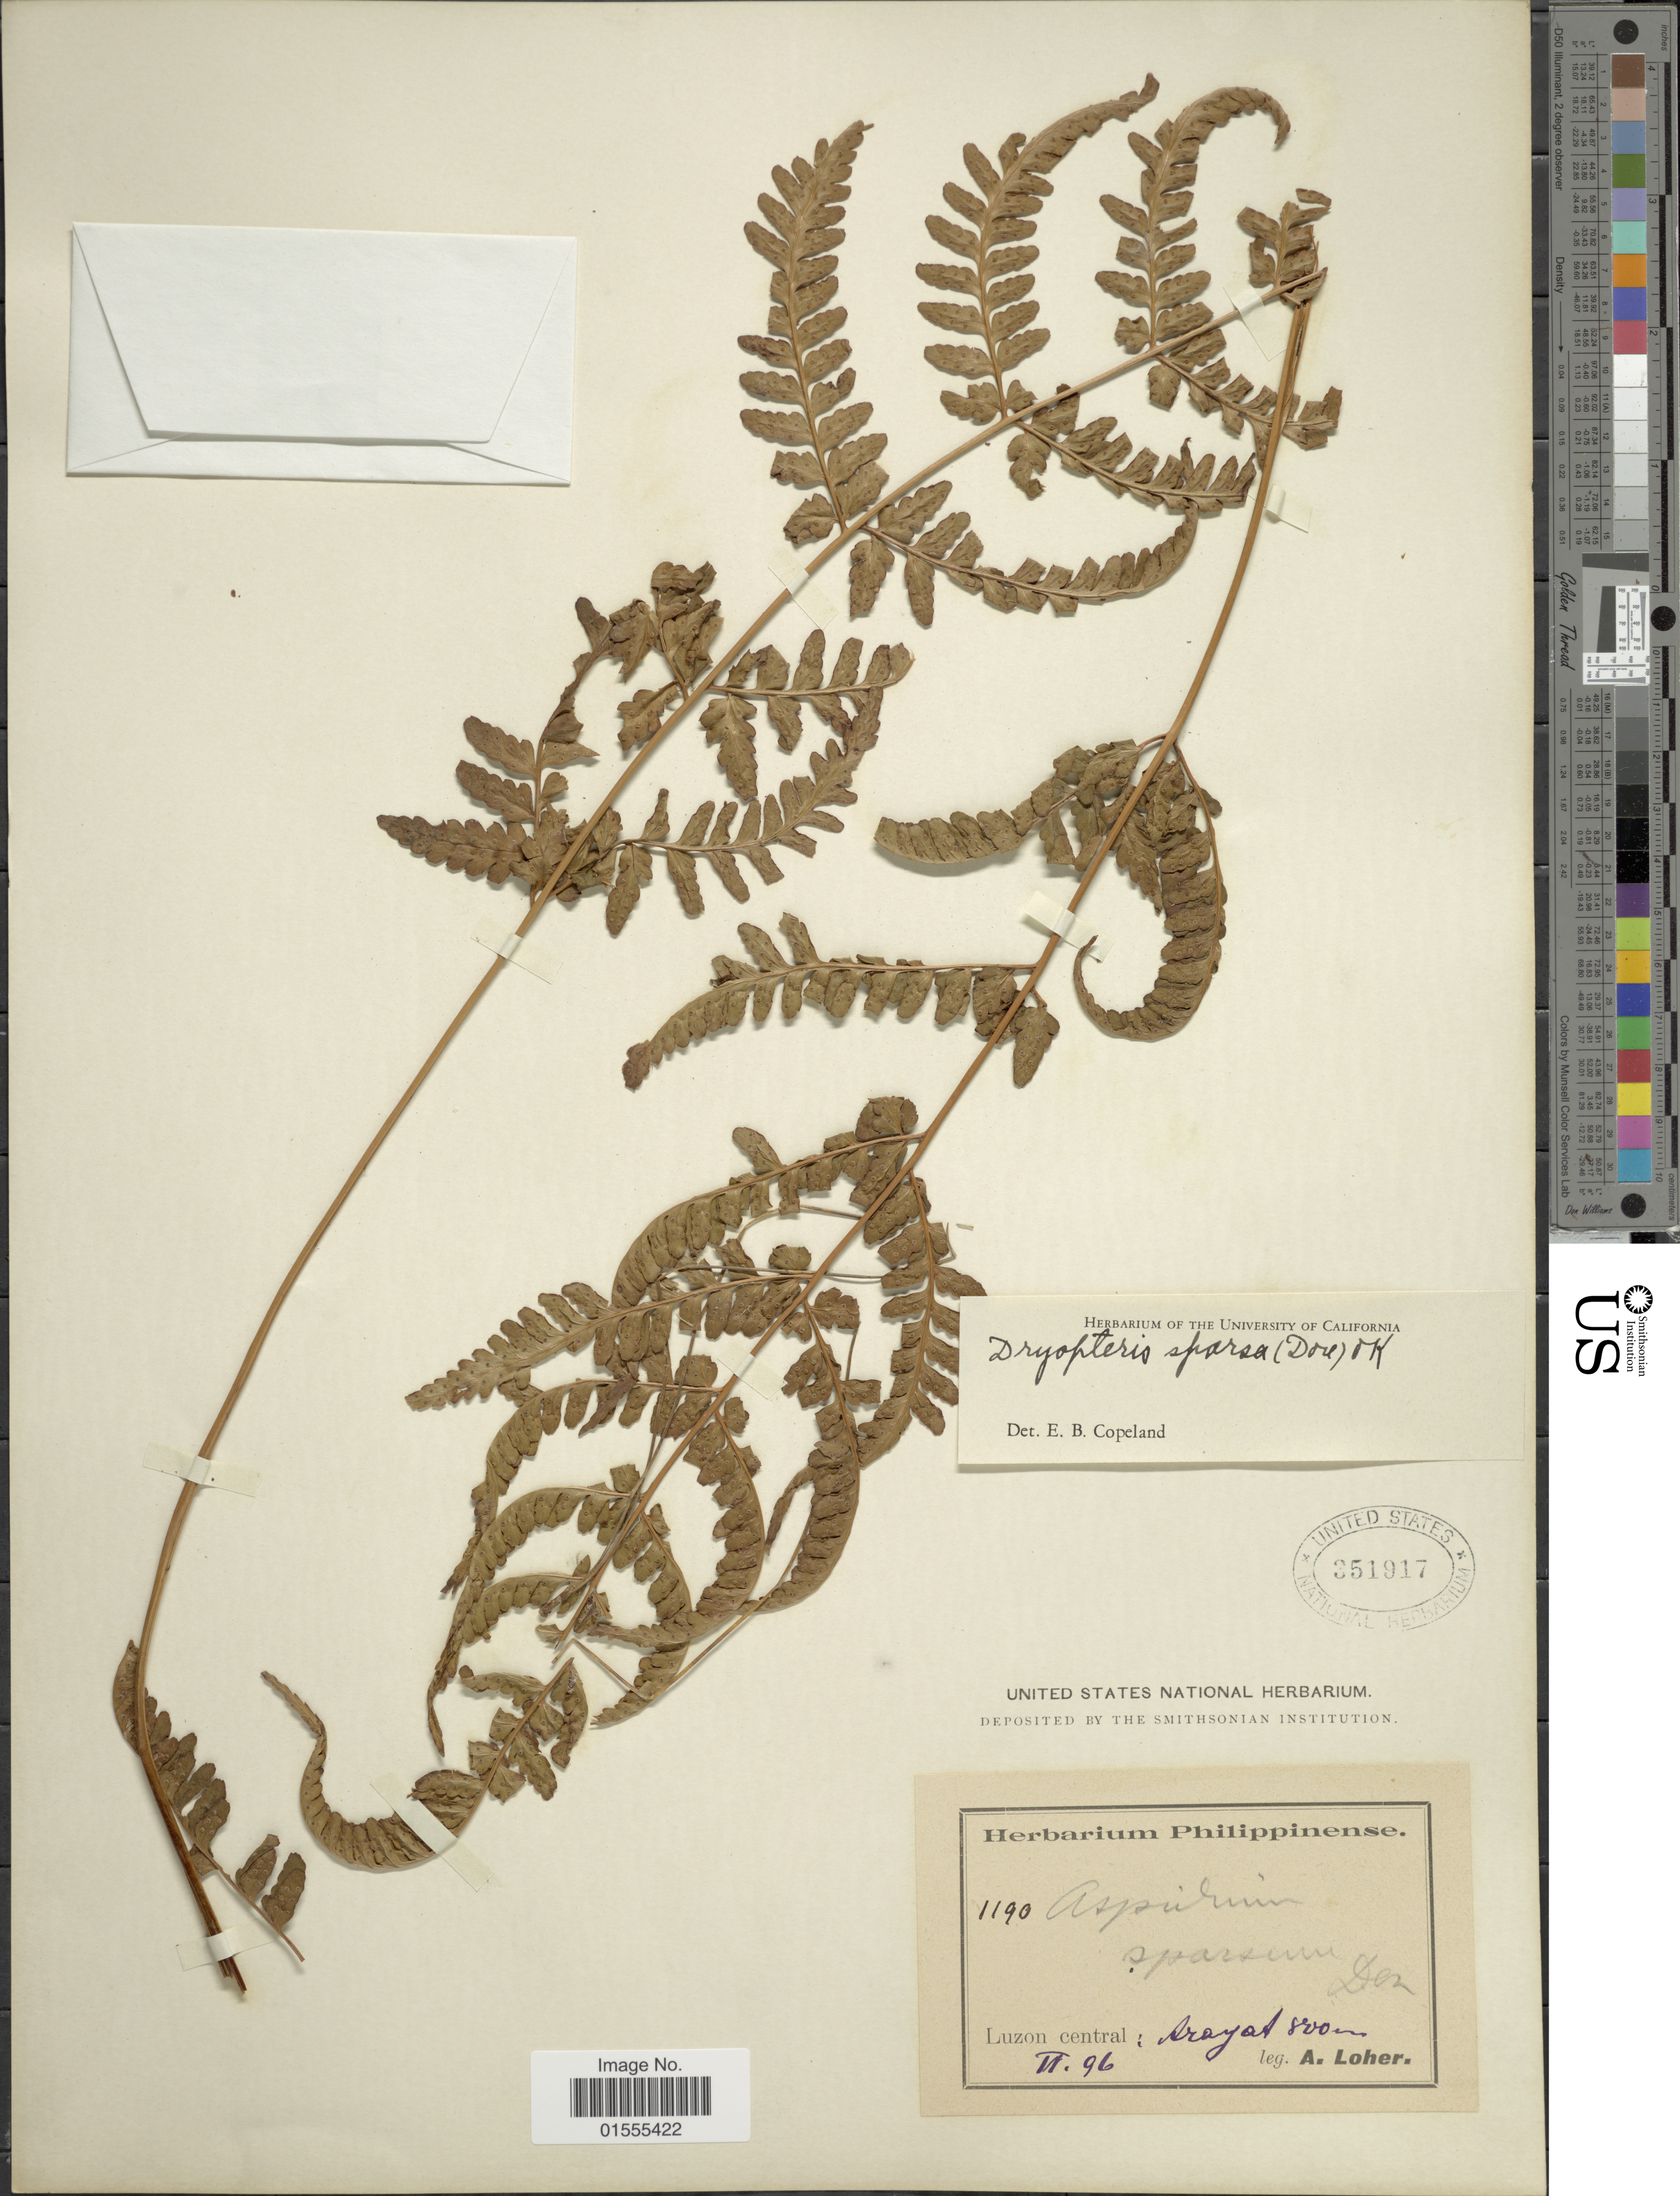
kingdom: Plantae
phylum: Tracheophyta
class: Polypodiopsida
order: Polypodiales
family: Dryopteridaceae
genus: Dryopteris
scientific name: Dryopteris sparsa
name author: (D. Don) Kuntze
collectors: A. Loher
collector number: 1190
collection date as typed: Transcribed d/m/y: /6/96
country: Philippines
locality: Luzon central: Arayat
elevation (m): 800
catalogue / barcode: US 351917